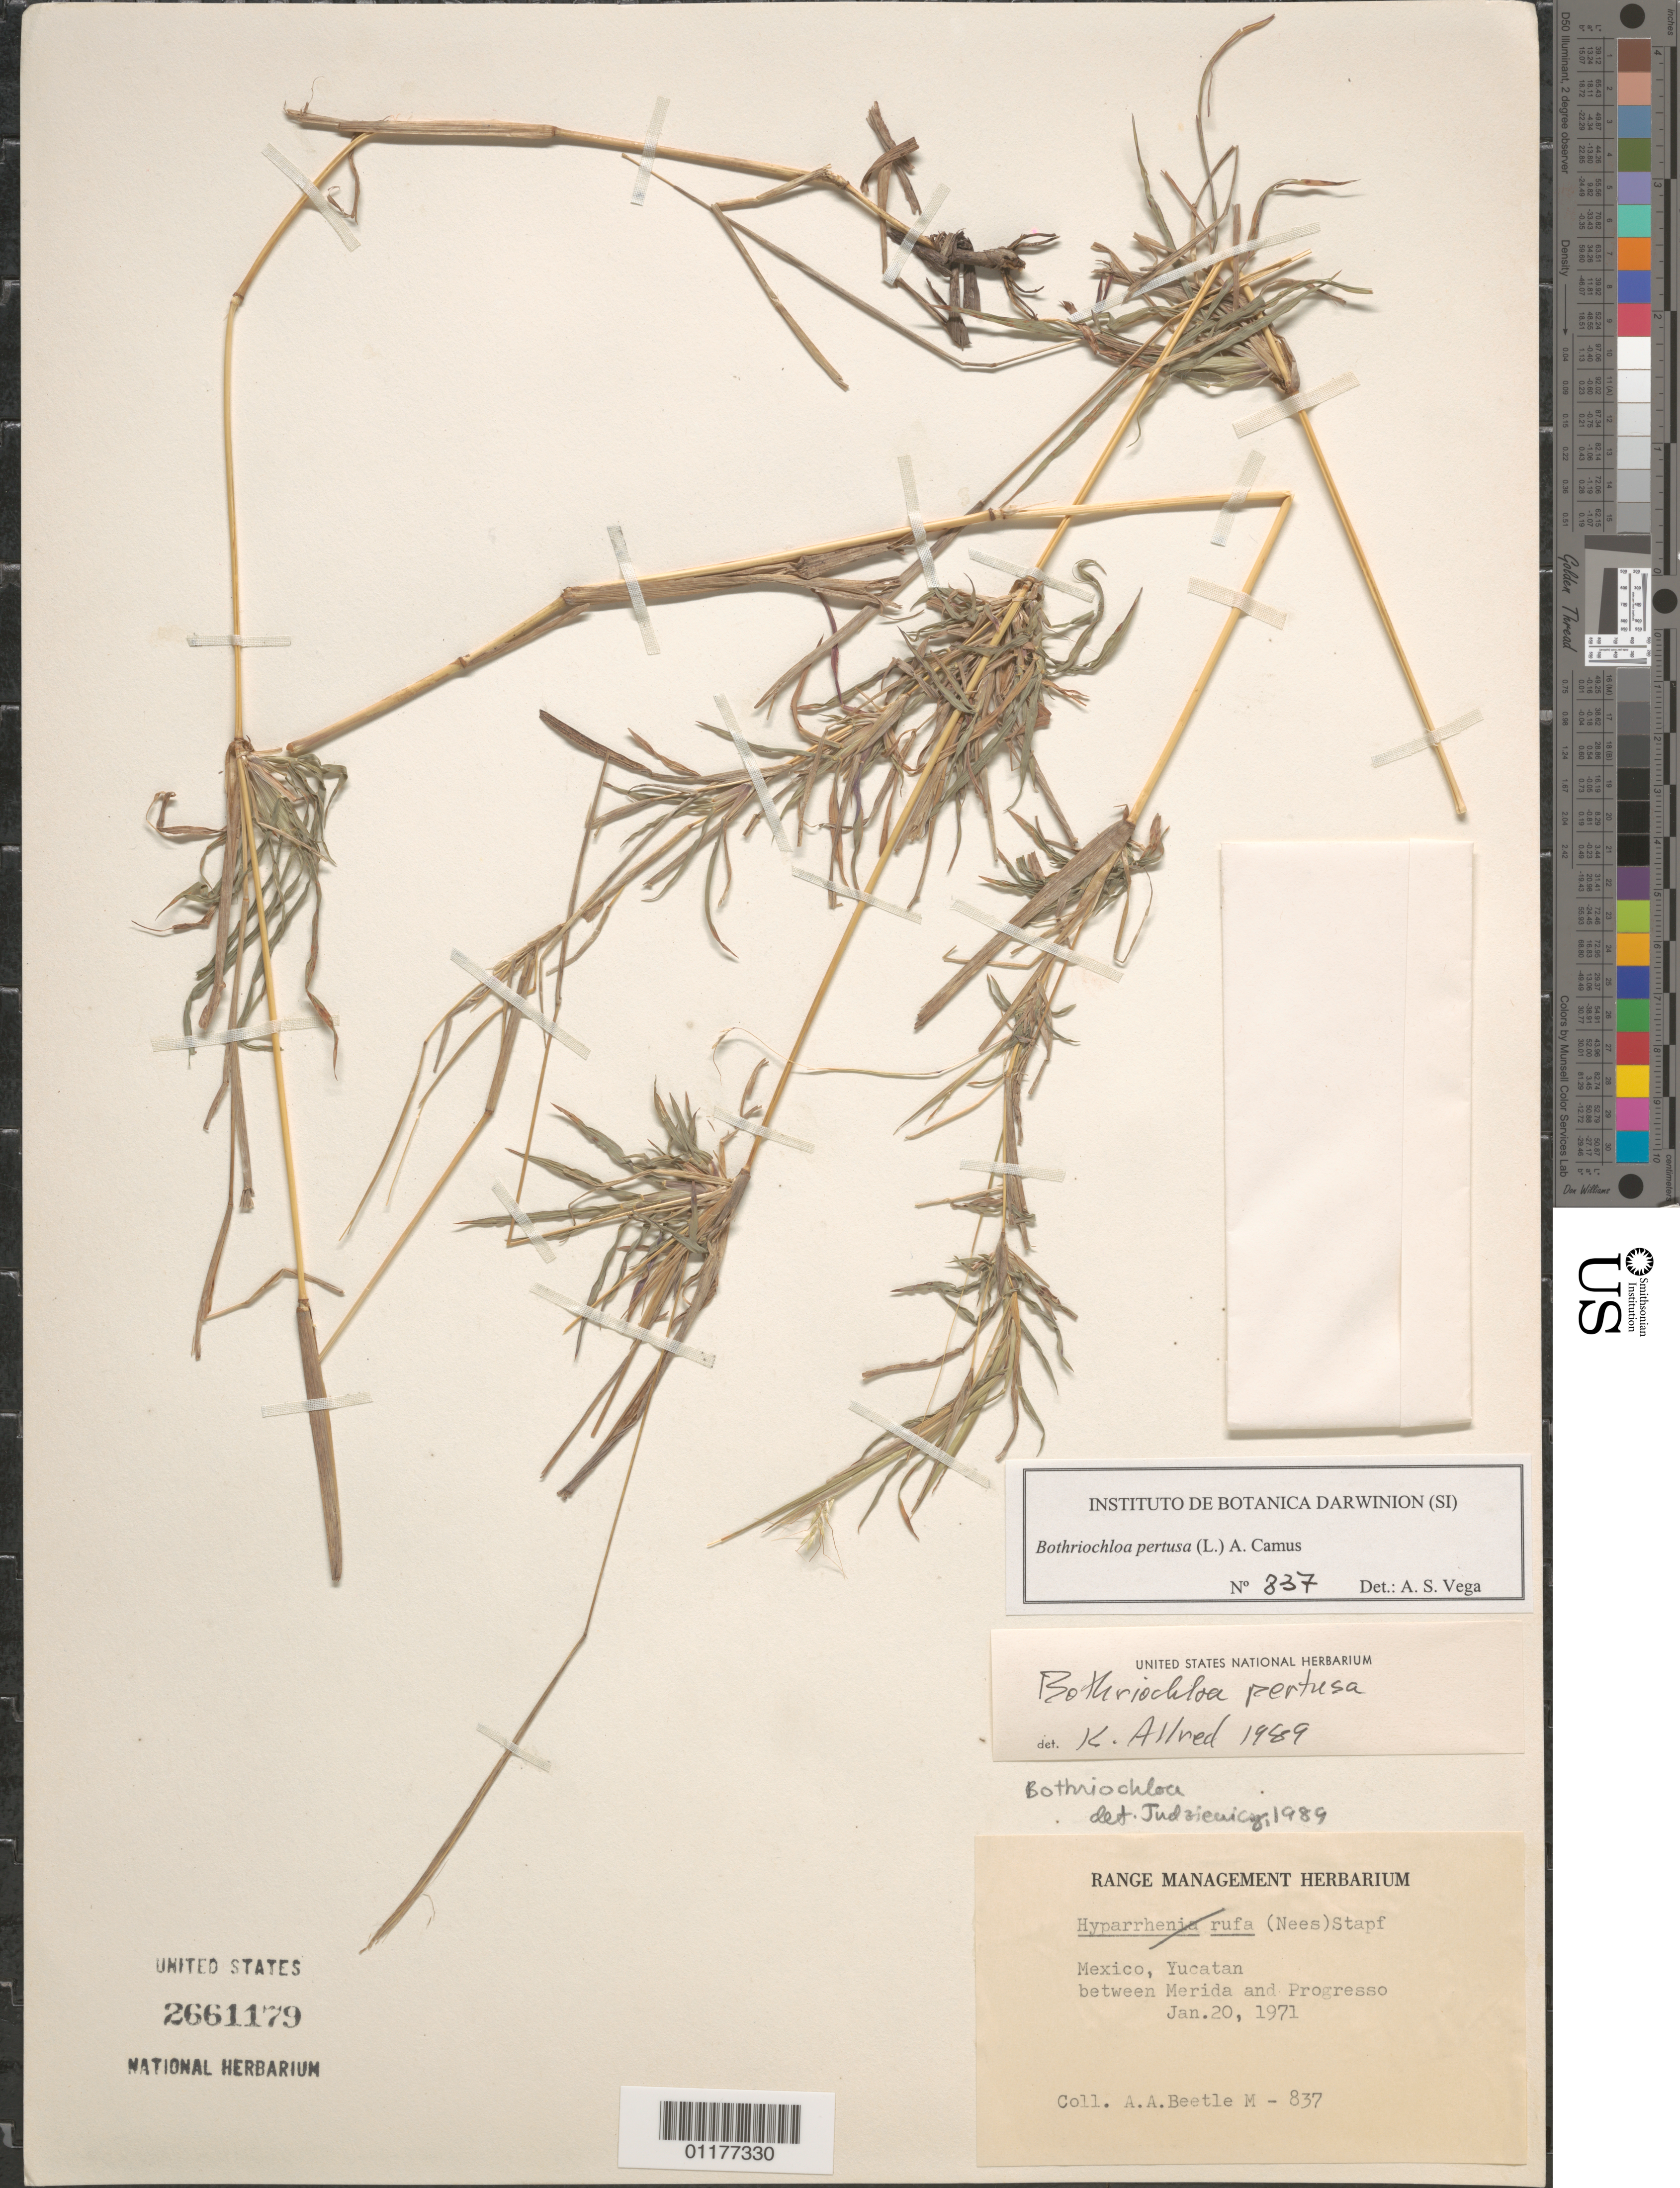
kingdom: Plantae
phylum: Tracheophyta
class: Liliopsida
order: Poales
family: Poaceae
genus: Bothriochloa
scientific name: Bothriochloa pertusa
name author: (L.) A. Camus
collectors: A. A. Beetle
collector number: M-837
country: Mexico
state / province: Yucatán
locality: Between Merida and Progresso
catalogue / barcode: US 2661179